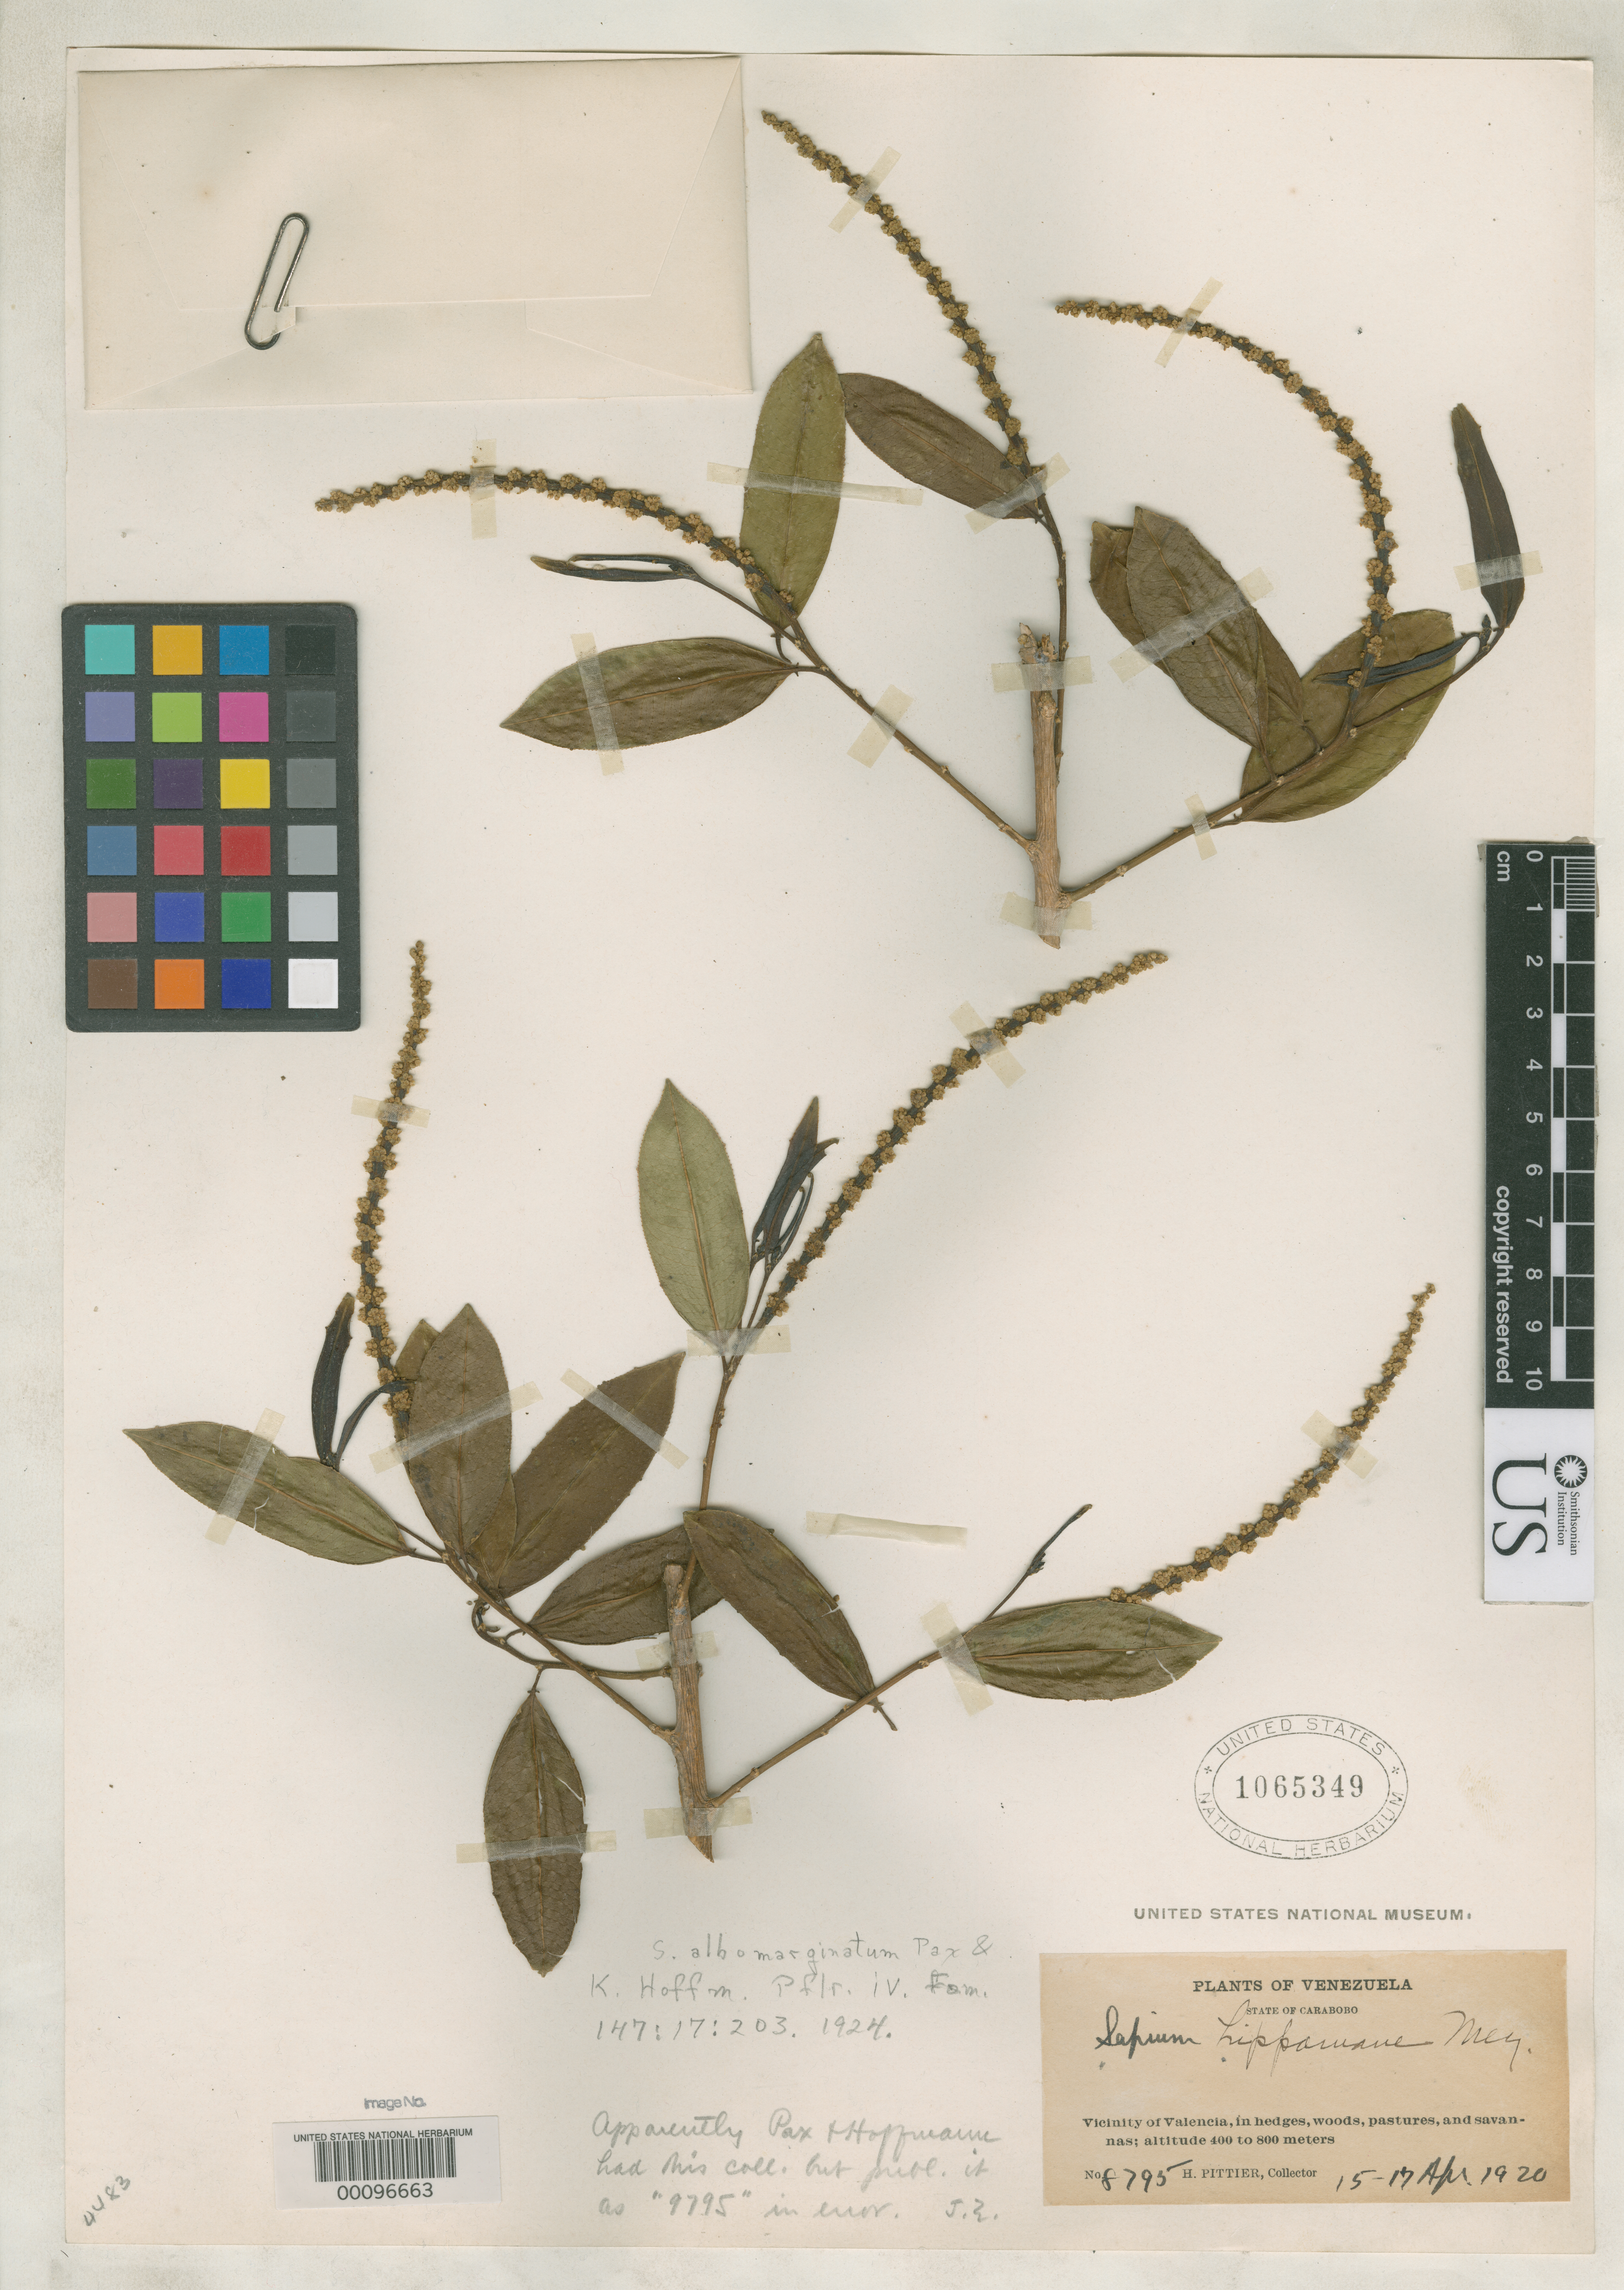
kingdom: Plantae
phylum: Tracheophyta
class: Magnoliopsida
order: Malpighiales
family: Euphorbiaceae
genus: Sapium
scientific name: Sapium albomarginatum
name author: Pax & K. Hoffm. in Engl.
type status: Isotype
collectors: H. F. Pittier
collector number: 8795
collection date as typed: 15 Apr 1920 to 17 Apr 1920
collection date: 1920-04-15/1920-04-17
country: Venezuela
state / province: Carabobo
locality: Vicinity of Valencia.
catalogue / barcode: US 1065349